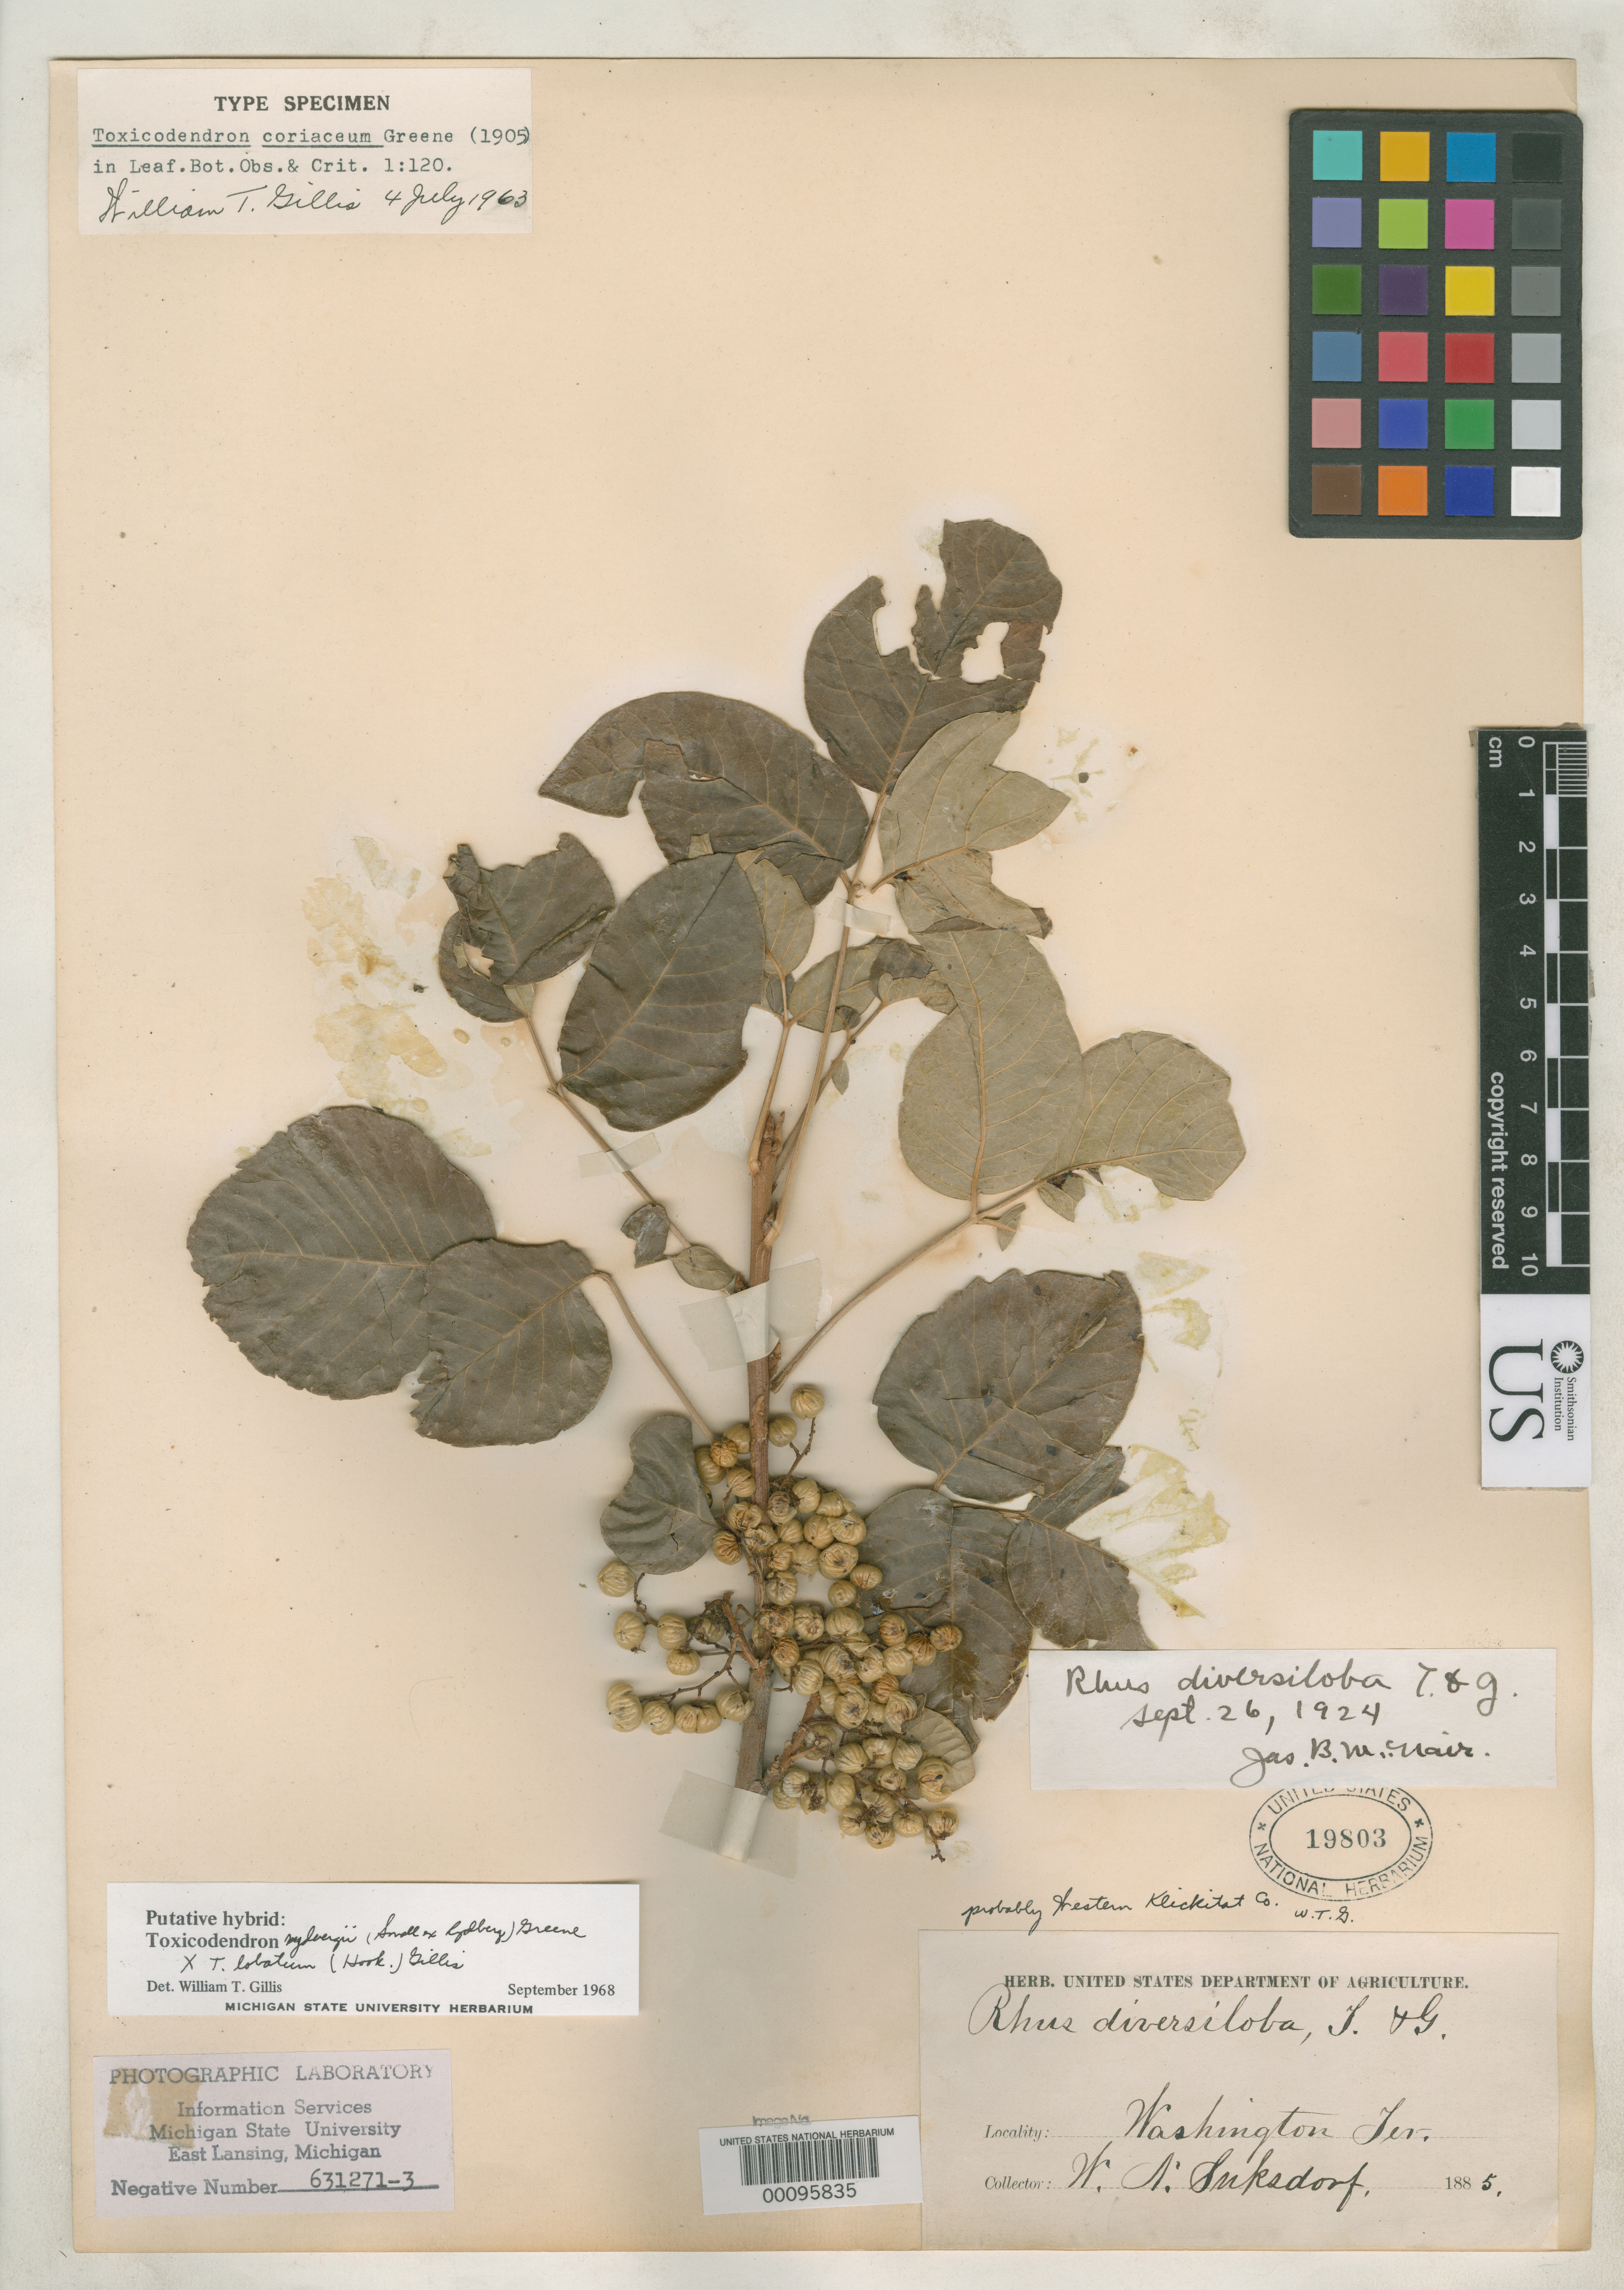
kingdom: Plantae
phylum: Tracheophyta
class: Magnoliopsida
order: Sapindales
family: Anacardiaceae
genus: Toxicodendron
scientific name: Toxicodendron coriaceum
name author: Greene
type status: Holotype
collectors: W. N. Suksdorf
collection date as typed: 1885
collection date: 1885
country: United States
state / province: Washington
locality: Eastern Washington.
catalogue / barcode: US 19803